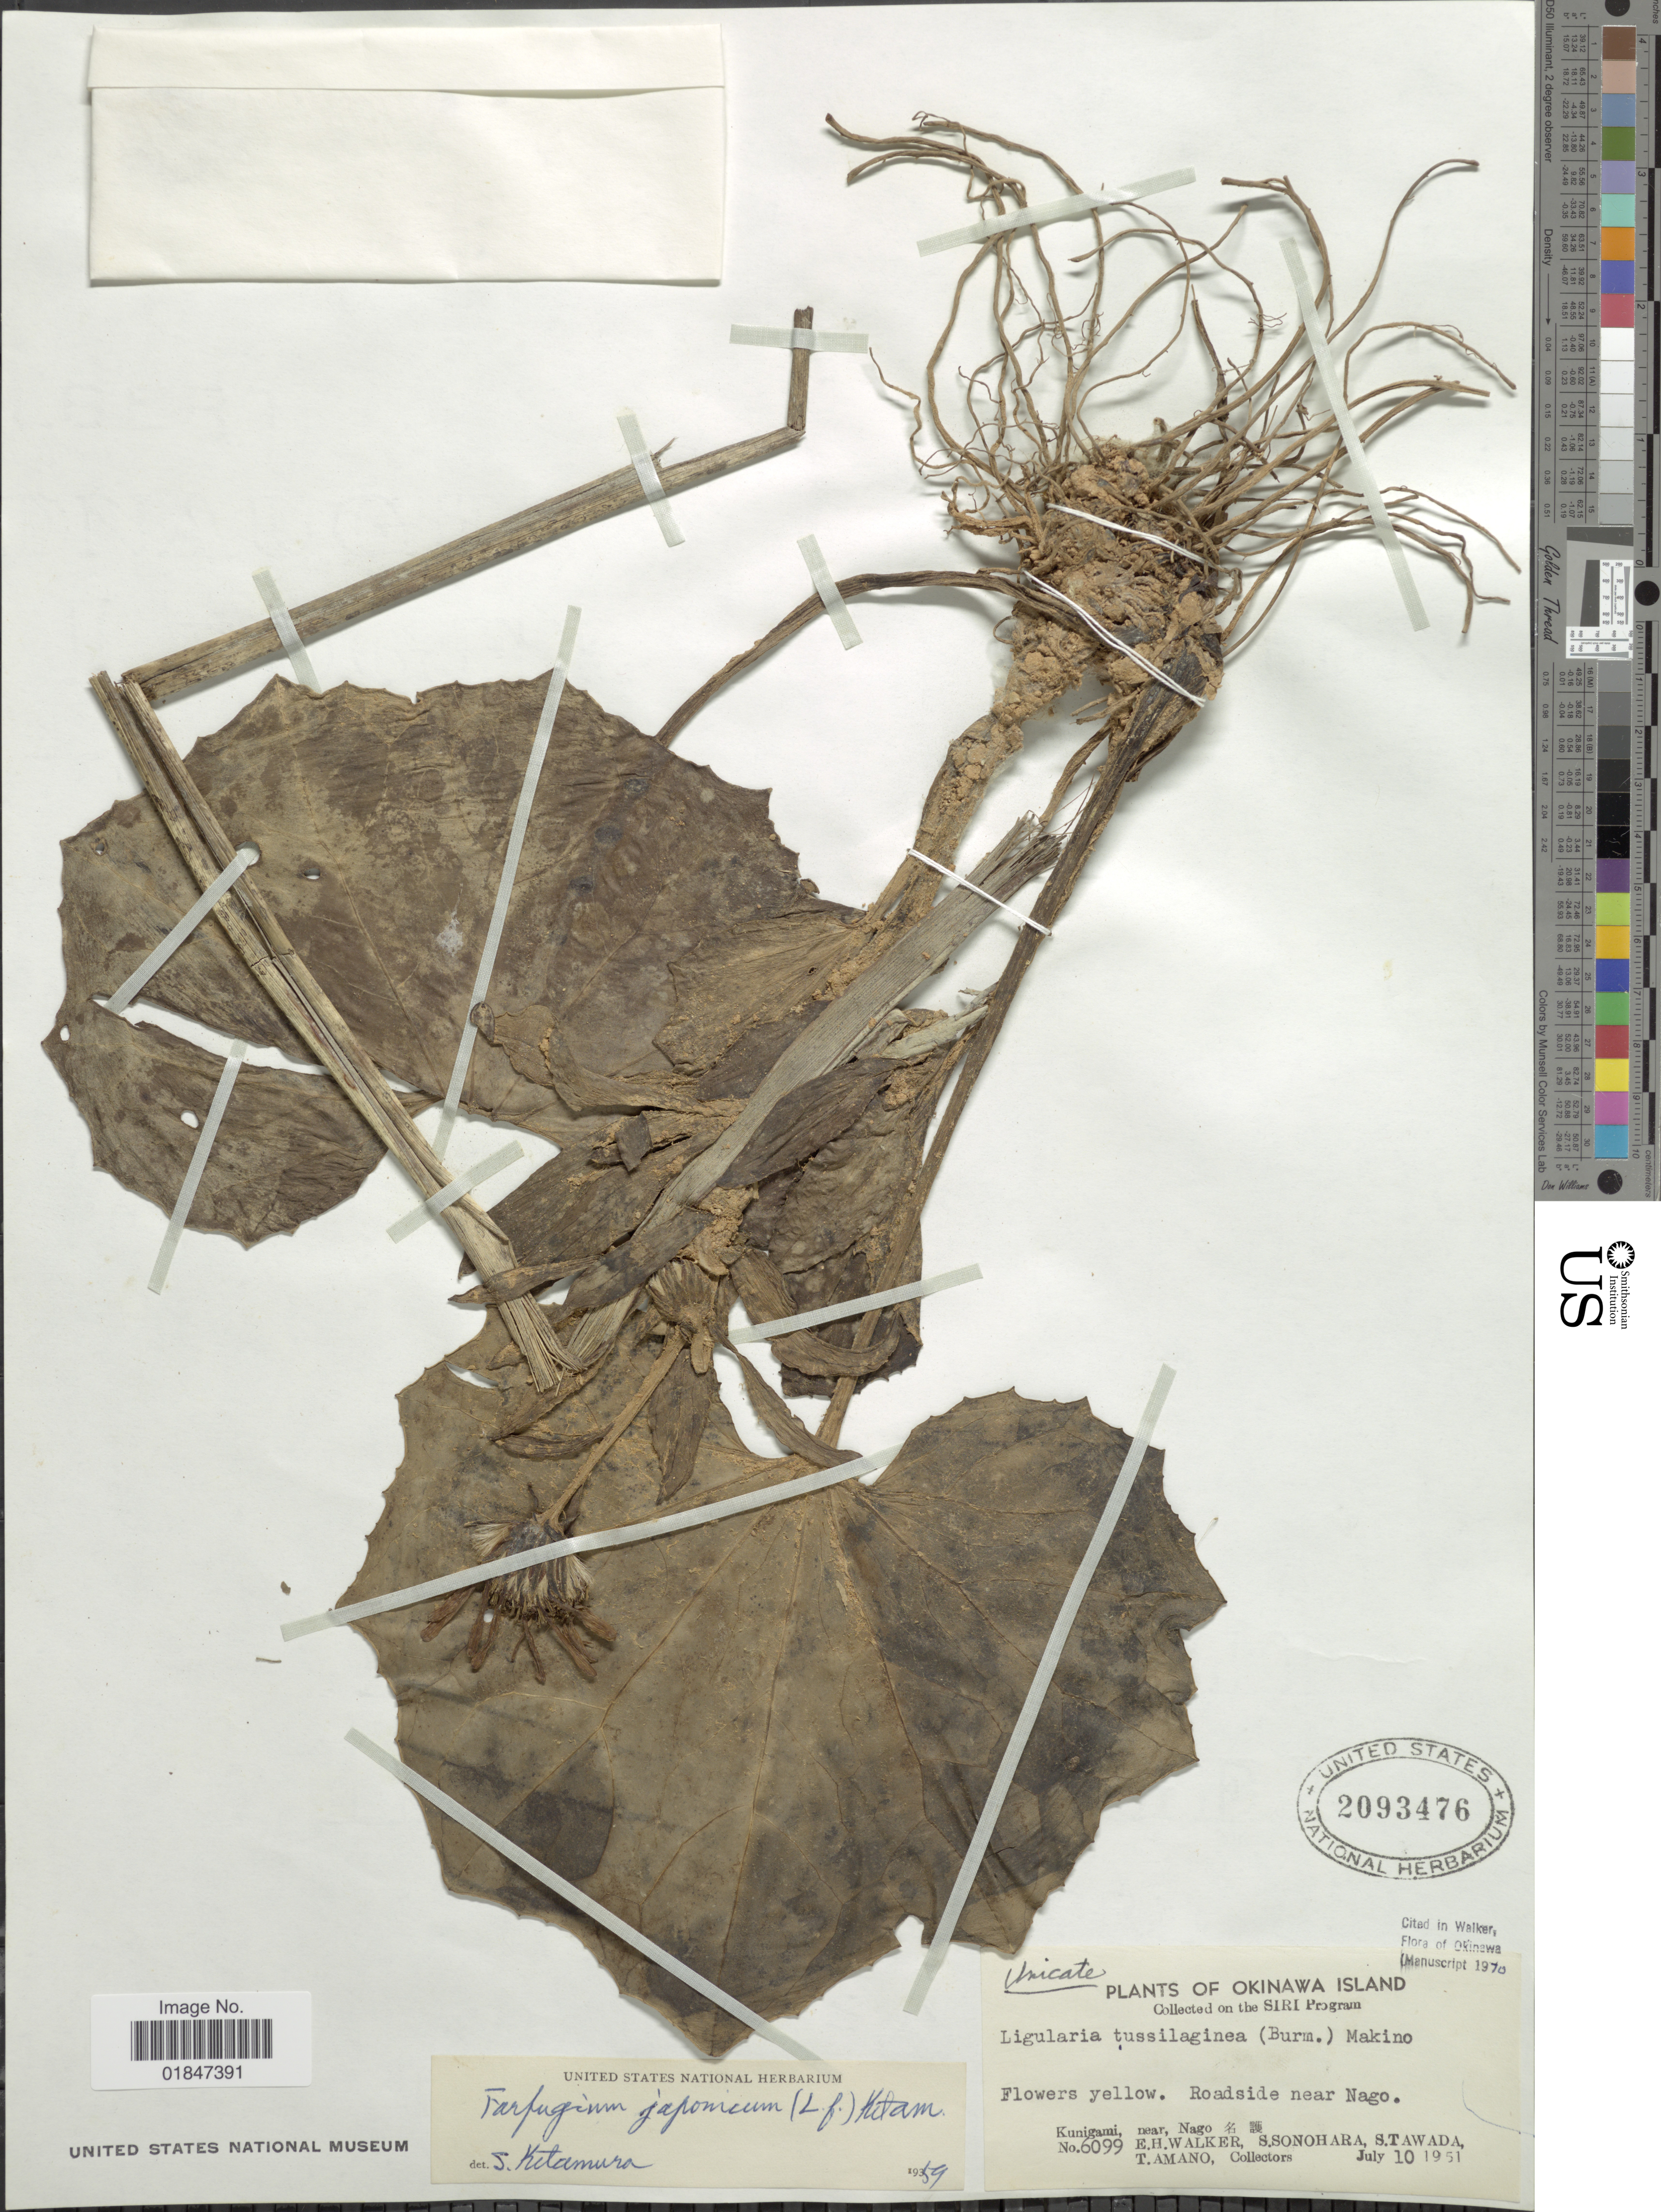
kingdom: Plantae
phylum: Tracheophyta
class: Magnoliopsida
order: Asterales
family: Asteraceae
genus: Farfugium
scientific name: Farfugium japonicum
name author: (L.) Kitam.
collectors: E. H. Walker, S. Sonohara, S. Tawada & T. Amano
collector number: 6099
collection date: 1951-07-10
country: Japan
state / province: Okinawa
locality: Okinawa Island, Roadside near Nago., Kunigami, near Nago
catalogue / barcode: US 2093476